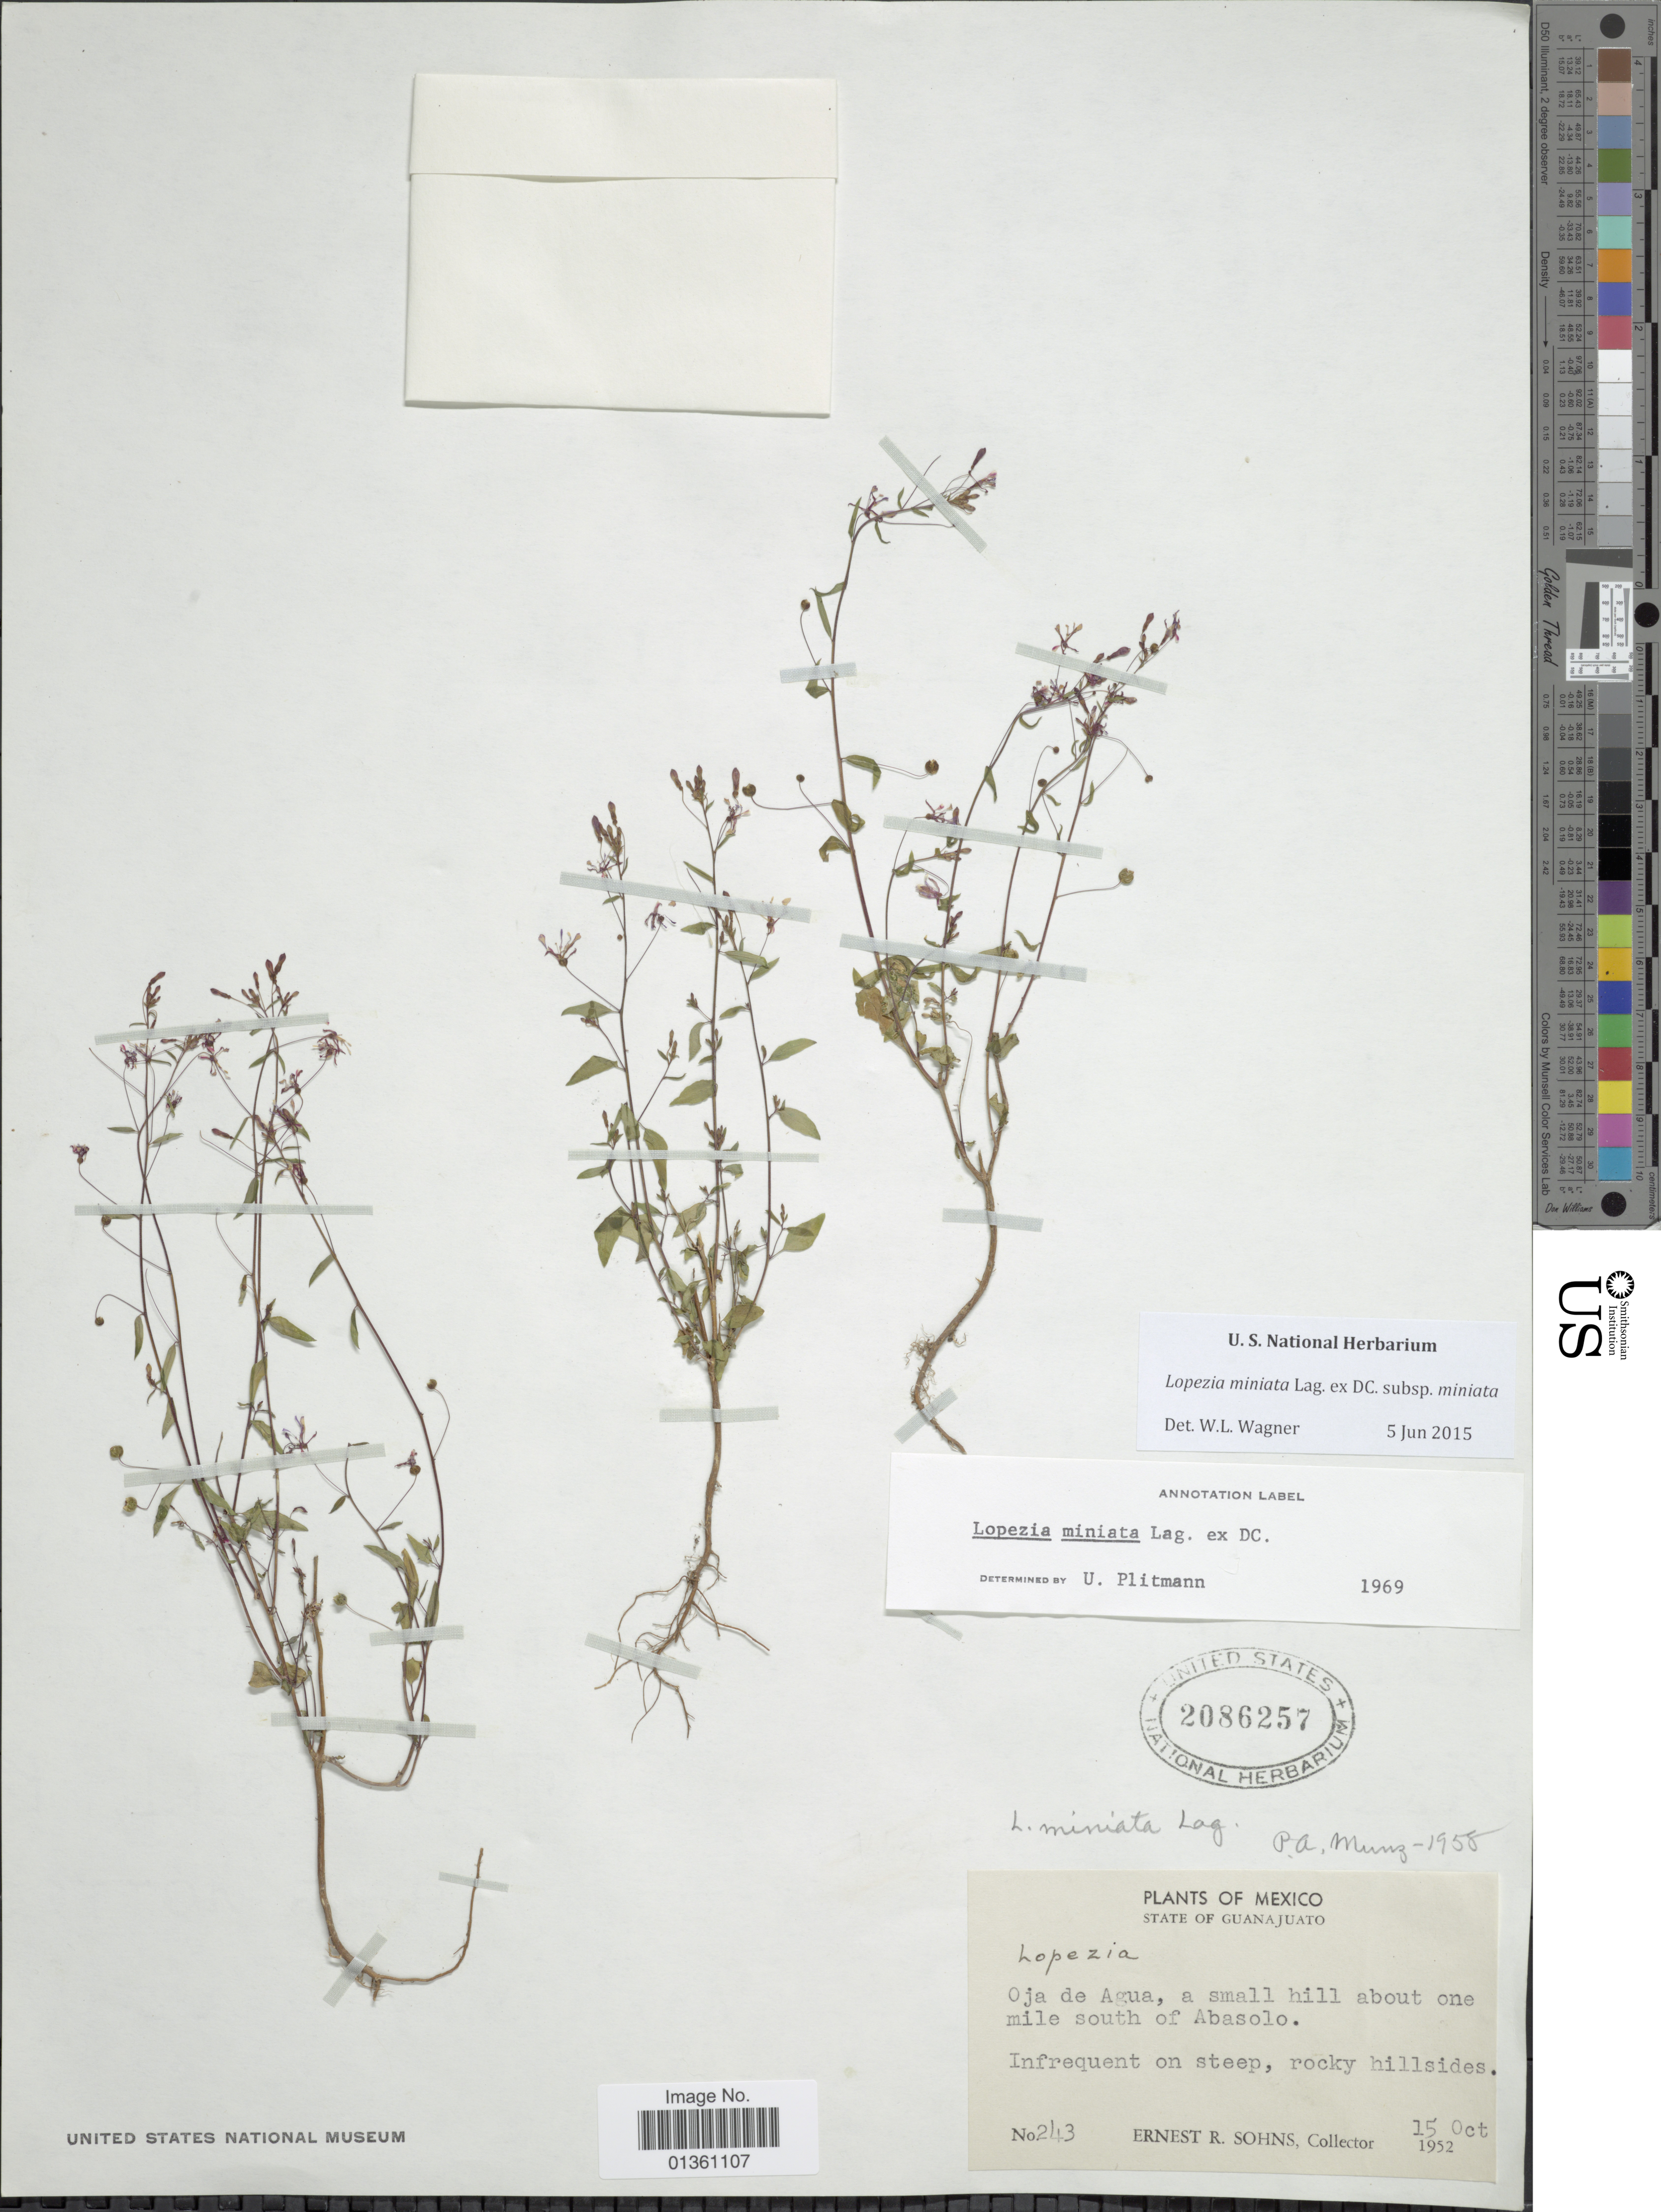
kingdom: Plantae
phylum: Tracheophyta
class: Magnoliopsida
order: Myrtales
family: Onagraceae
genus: Lopezia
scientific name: Lopezia miniata subsp. miniata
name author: Lag. ex DC.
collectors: E. R. Sohns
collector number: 243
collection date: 1952-10-15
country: Mexico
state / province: Guanajuato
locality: Oja de Agua, a small hill about one mile south of Abasolo.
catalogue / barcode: US 2086257